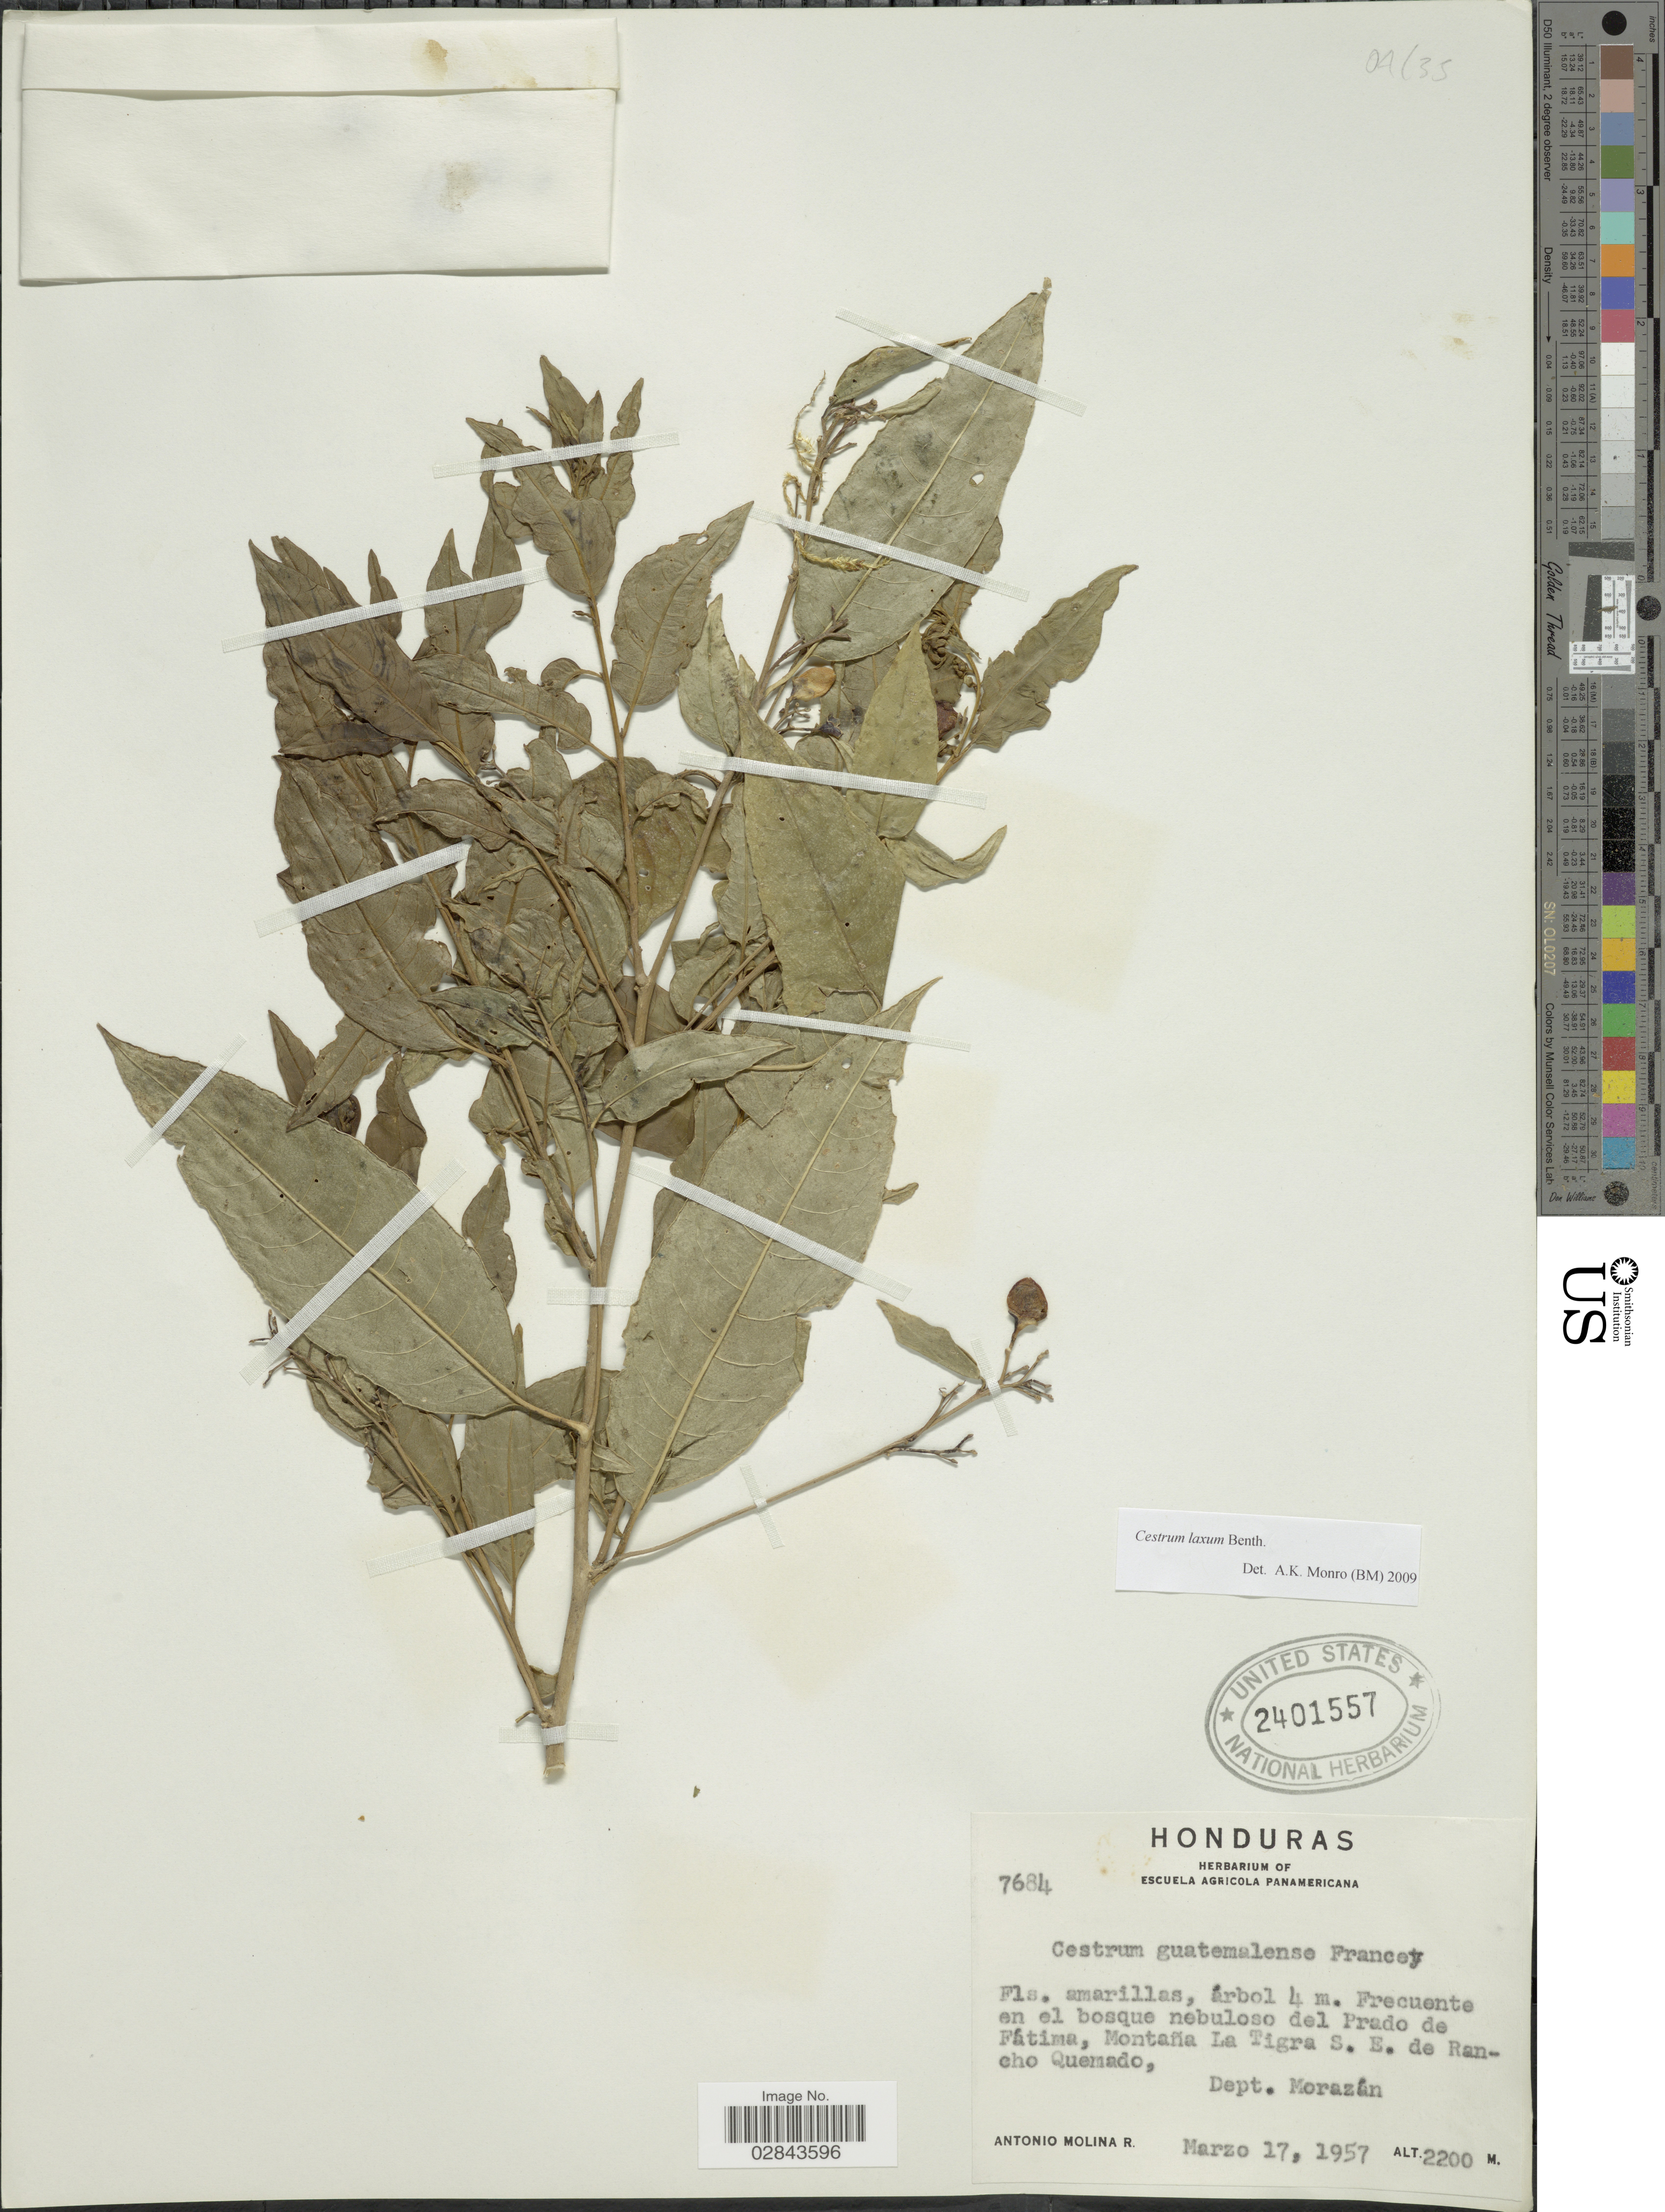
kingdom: Plantae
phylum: Tracheophyta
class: Magnoliopsida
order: Solanales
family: Solanaceae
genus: Cestrum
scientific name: Cestrum laxum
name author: Benth.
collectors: A. Molina R.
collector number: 7684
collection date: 1957-03-17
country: Honduras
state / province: Fco. Morazán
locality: Frecuente en el bosque nebuloso del Prado de Fátima, Montaña La Tigra S.E. de Rancho Quemado, Dept. Morazán.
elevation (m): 2200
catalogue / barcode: US 2401557